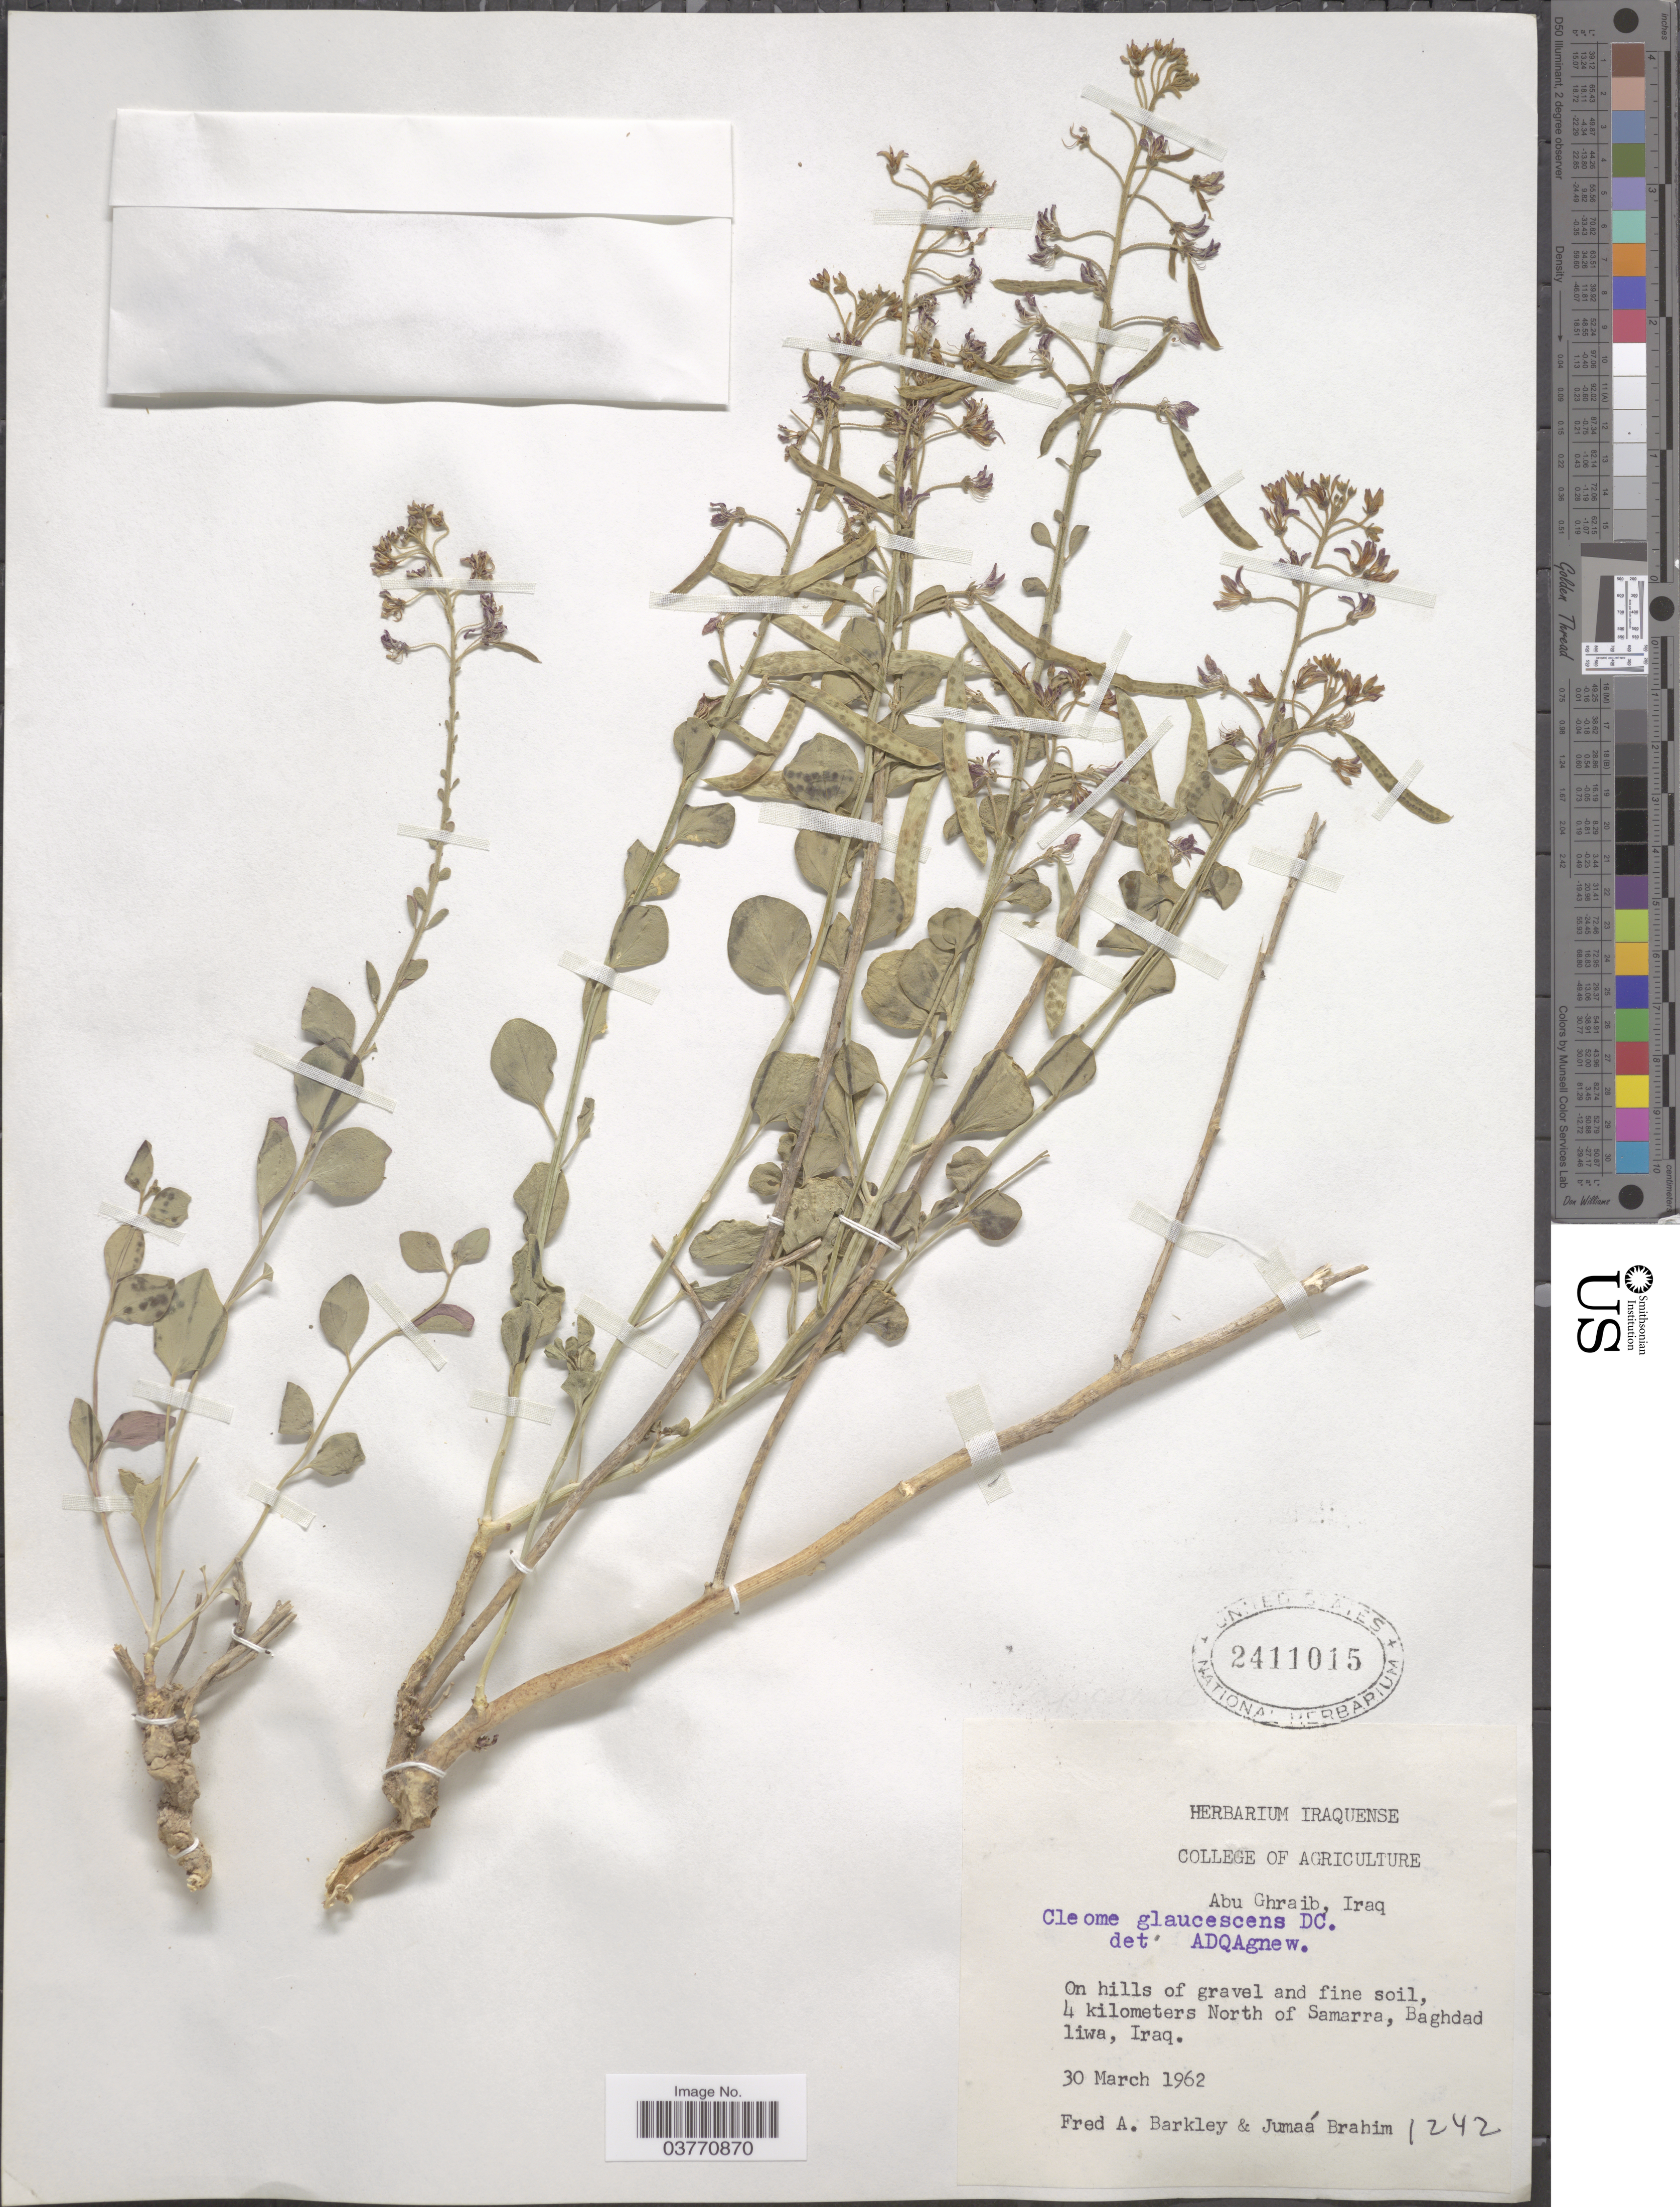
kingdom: Plantae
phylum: Tracheophyta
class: Magnoliopsida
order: Brassicales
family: Cleomaceae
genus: Cleome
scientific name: Cleome glaucescens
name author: DC.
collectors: F. A. Barkley & Brahim M., J.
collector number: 1242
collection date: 1962-03-30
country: Iraq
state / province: Baghdad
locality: Abu Ghraib. 4 kilometers North of Samarra, Baghdad liwa.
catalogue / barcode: US 2411015